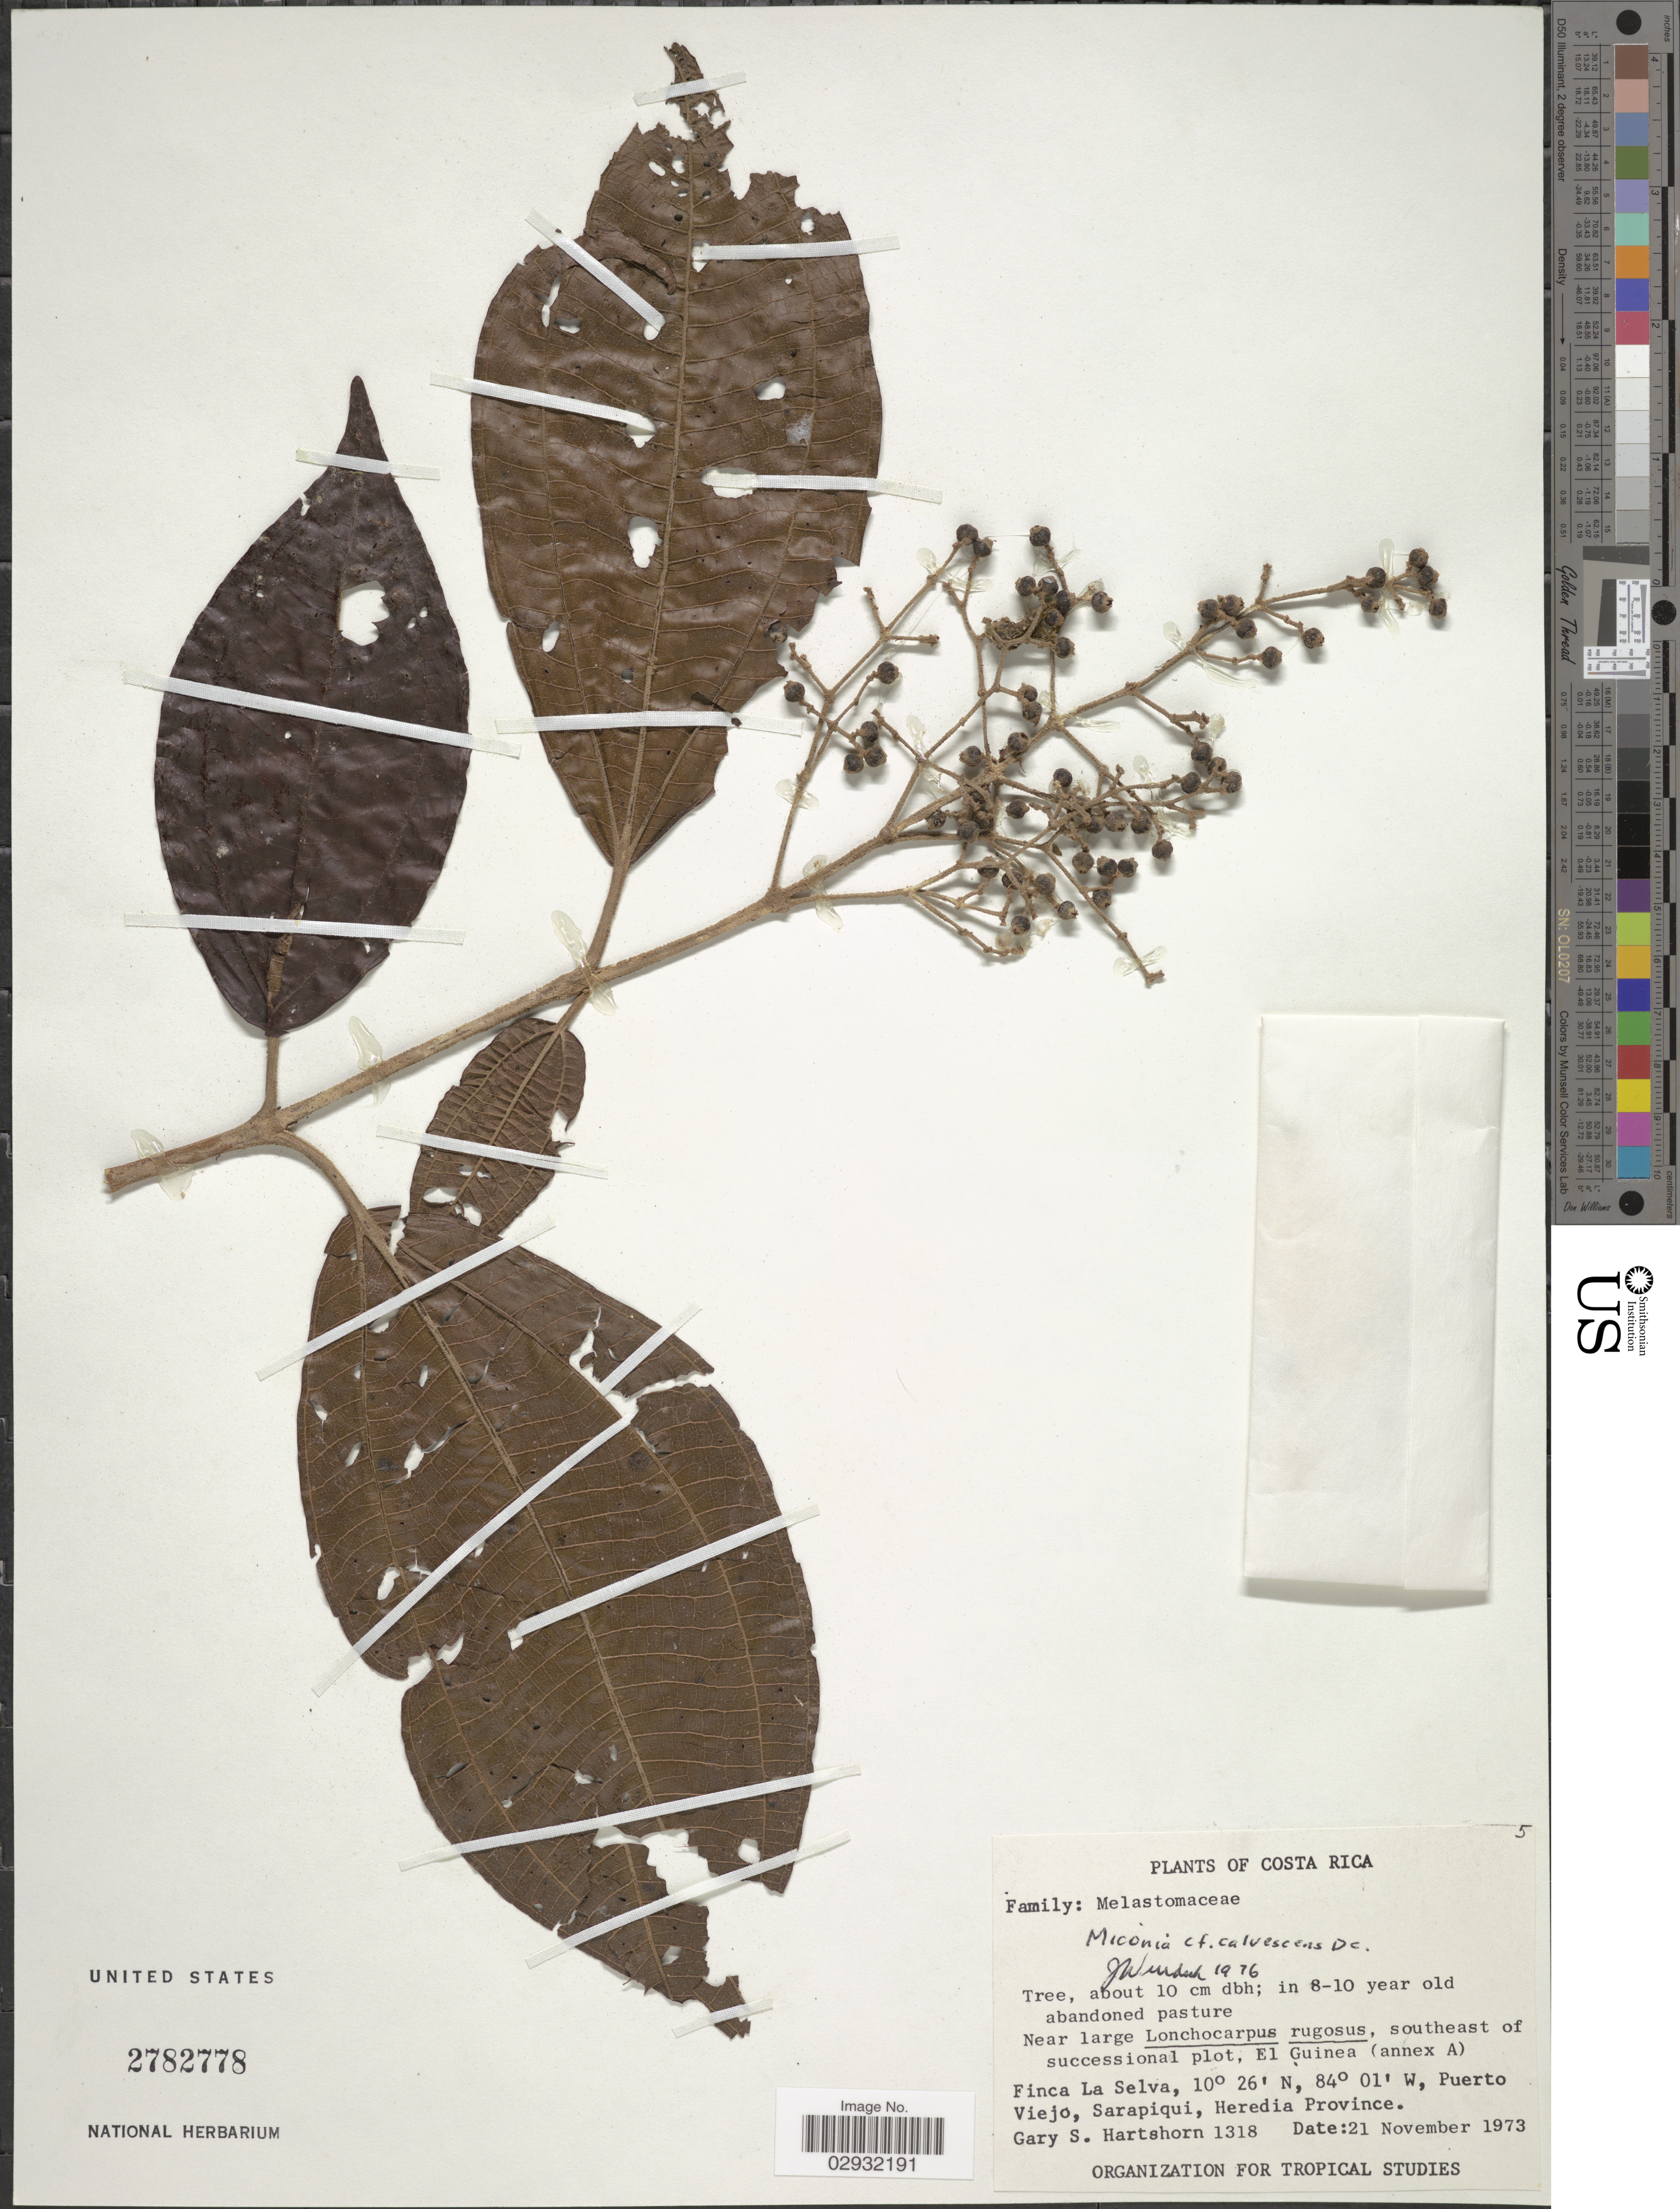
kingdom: Plantae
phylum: Tracheophyta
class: Magnoliopsida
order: Myrtales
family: Melastomataceae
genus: Miconia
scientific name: Miconia calvescens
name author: DC.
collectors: G. Hartshorn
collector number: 1318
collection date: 1973-11-21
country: Costa Rica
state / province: Heredia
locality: Finca La Selva, Puerto Viejo, Sarapiqui, Heredia Province.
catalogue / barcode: US 2782778